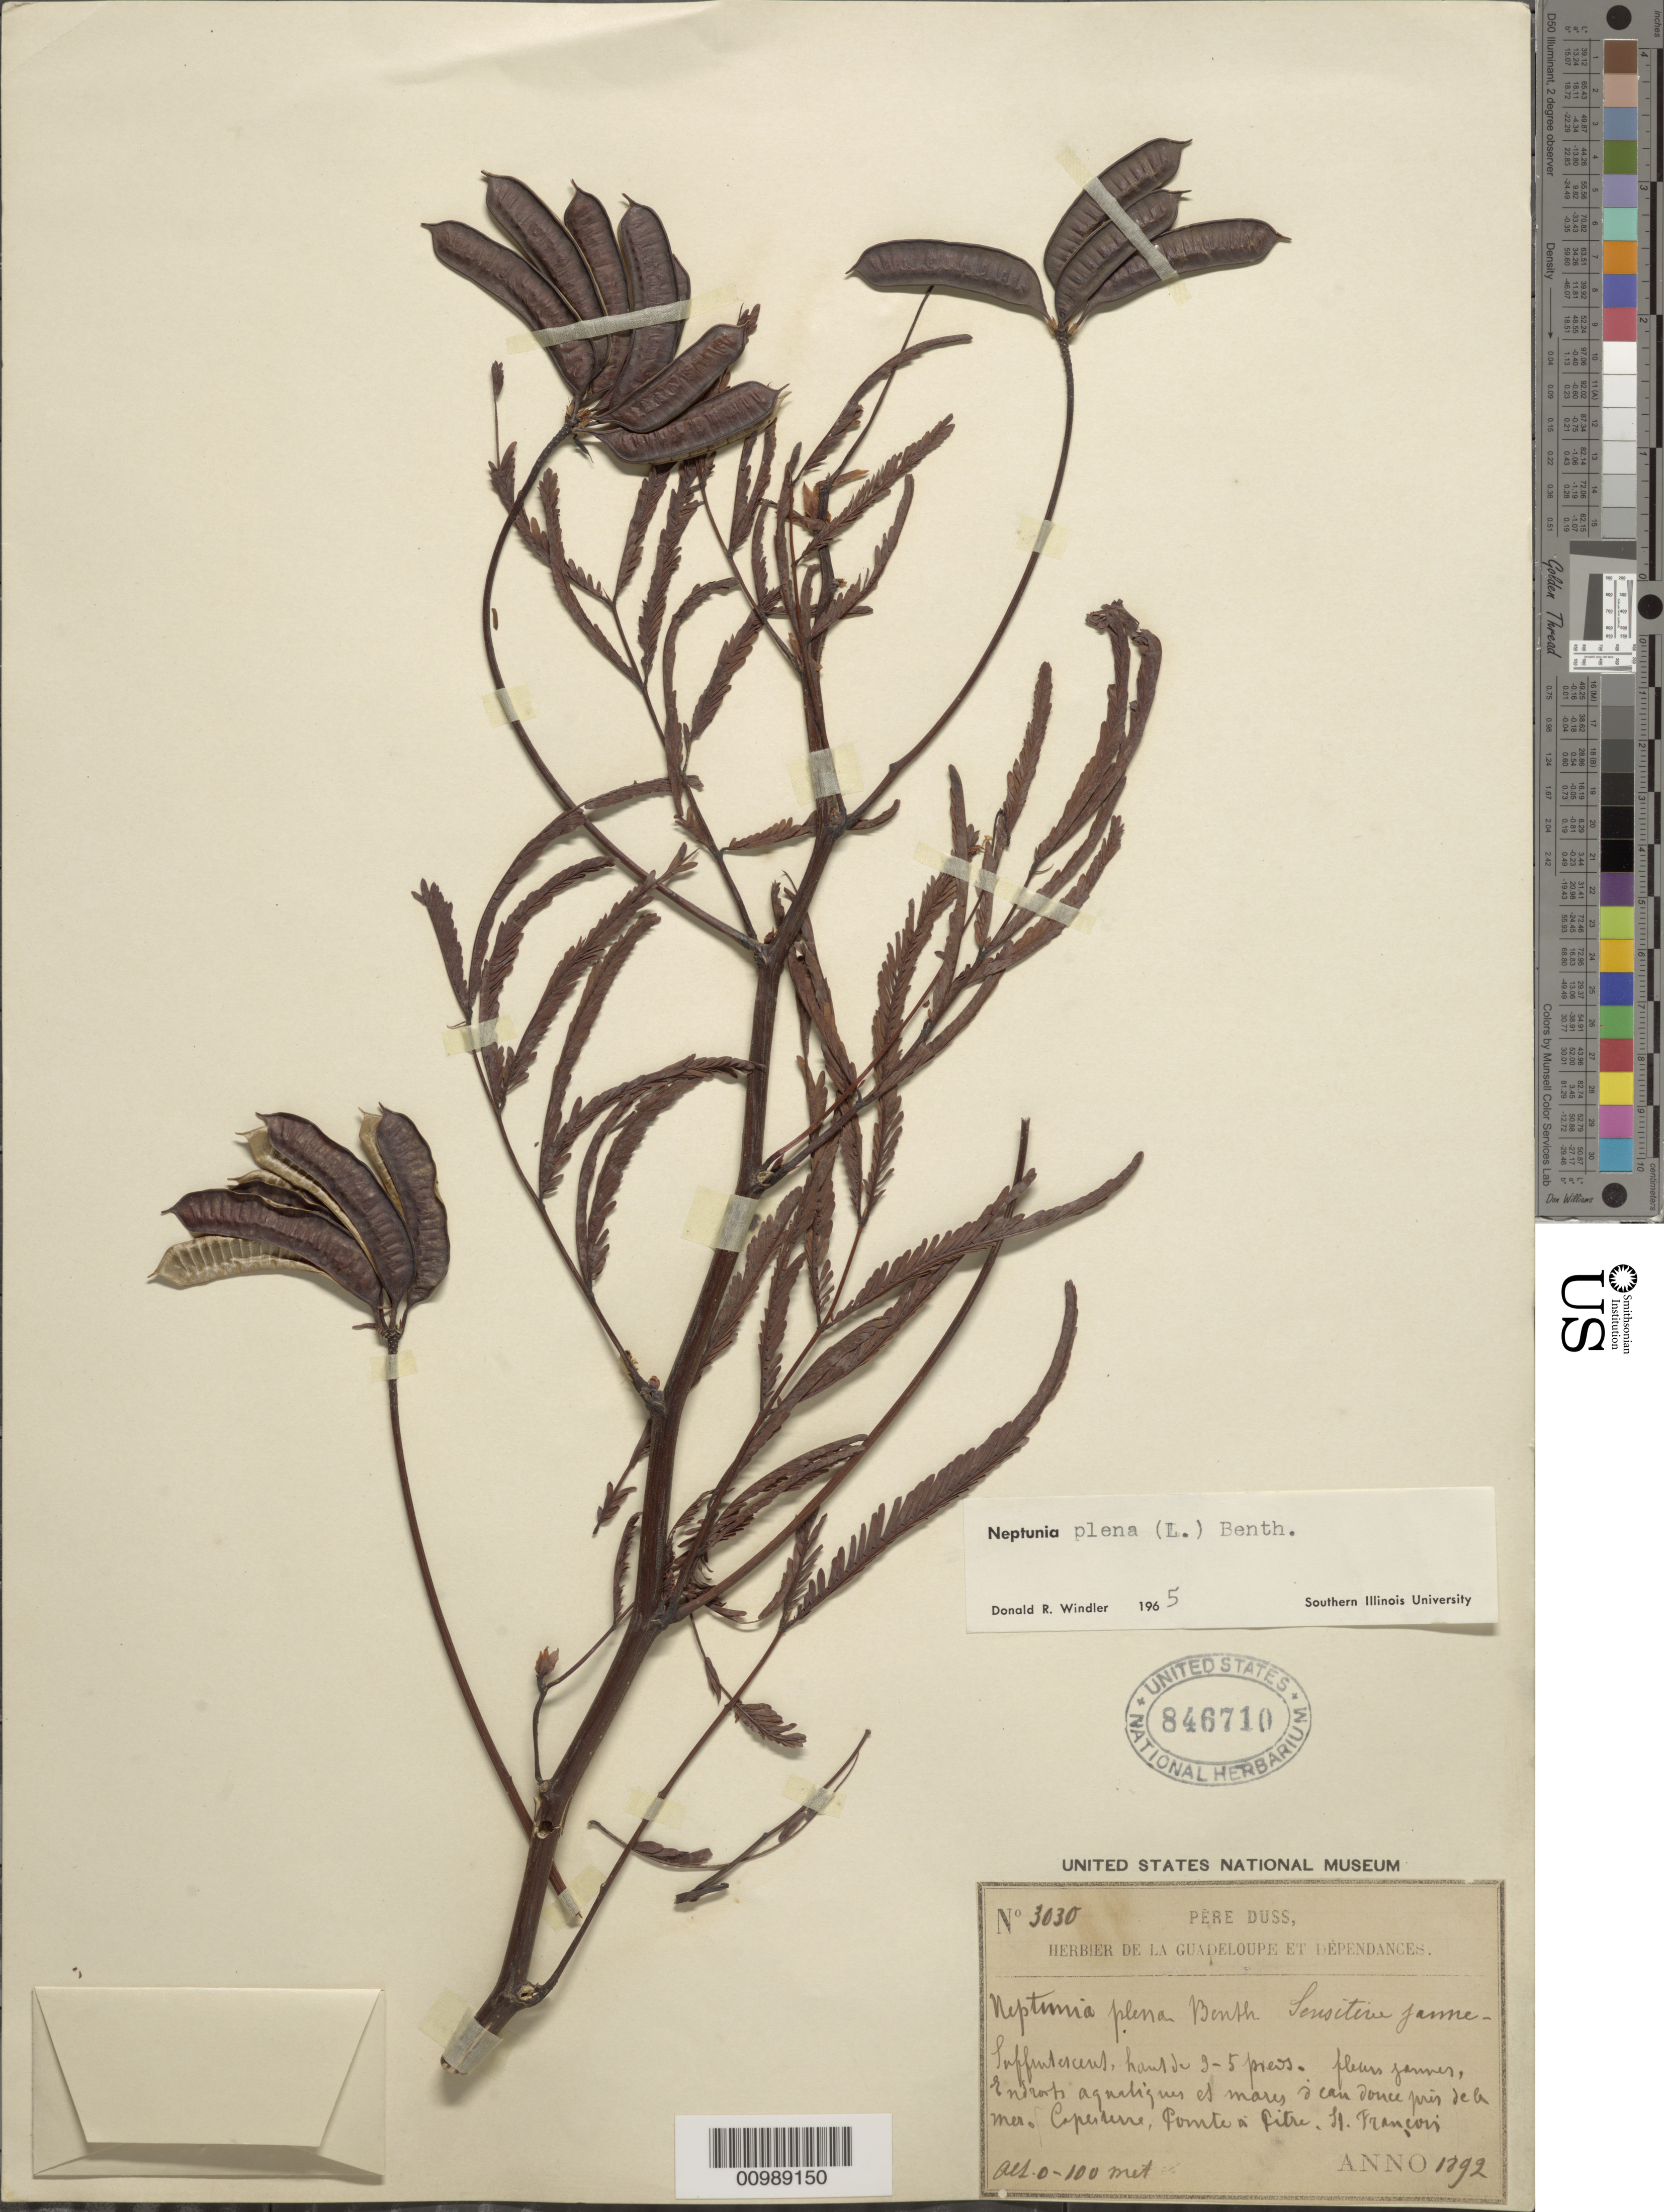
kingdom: Plantae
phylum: Tracheophyta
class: Magnoliopsida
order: Fabales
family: Fabaceae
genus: Neptunia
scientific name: Neptunia plena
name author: (L.) Benth.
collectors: Père Duss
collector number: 3030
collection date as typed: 1892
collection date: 1892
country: Guadeloupe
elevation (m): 0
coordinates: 0 N, 0 E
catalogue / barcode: US 846710